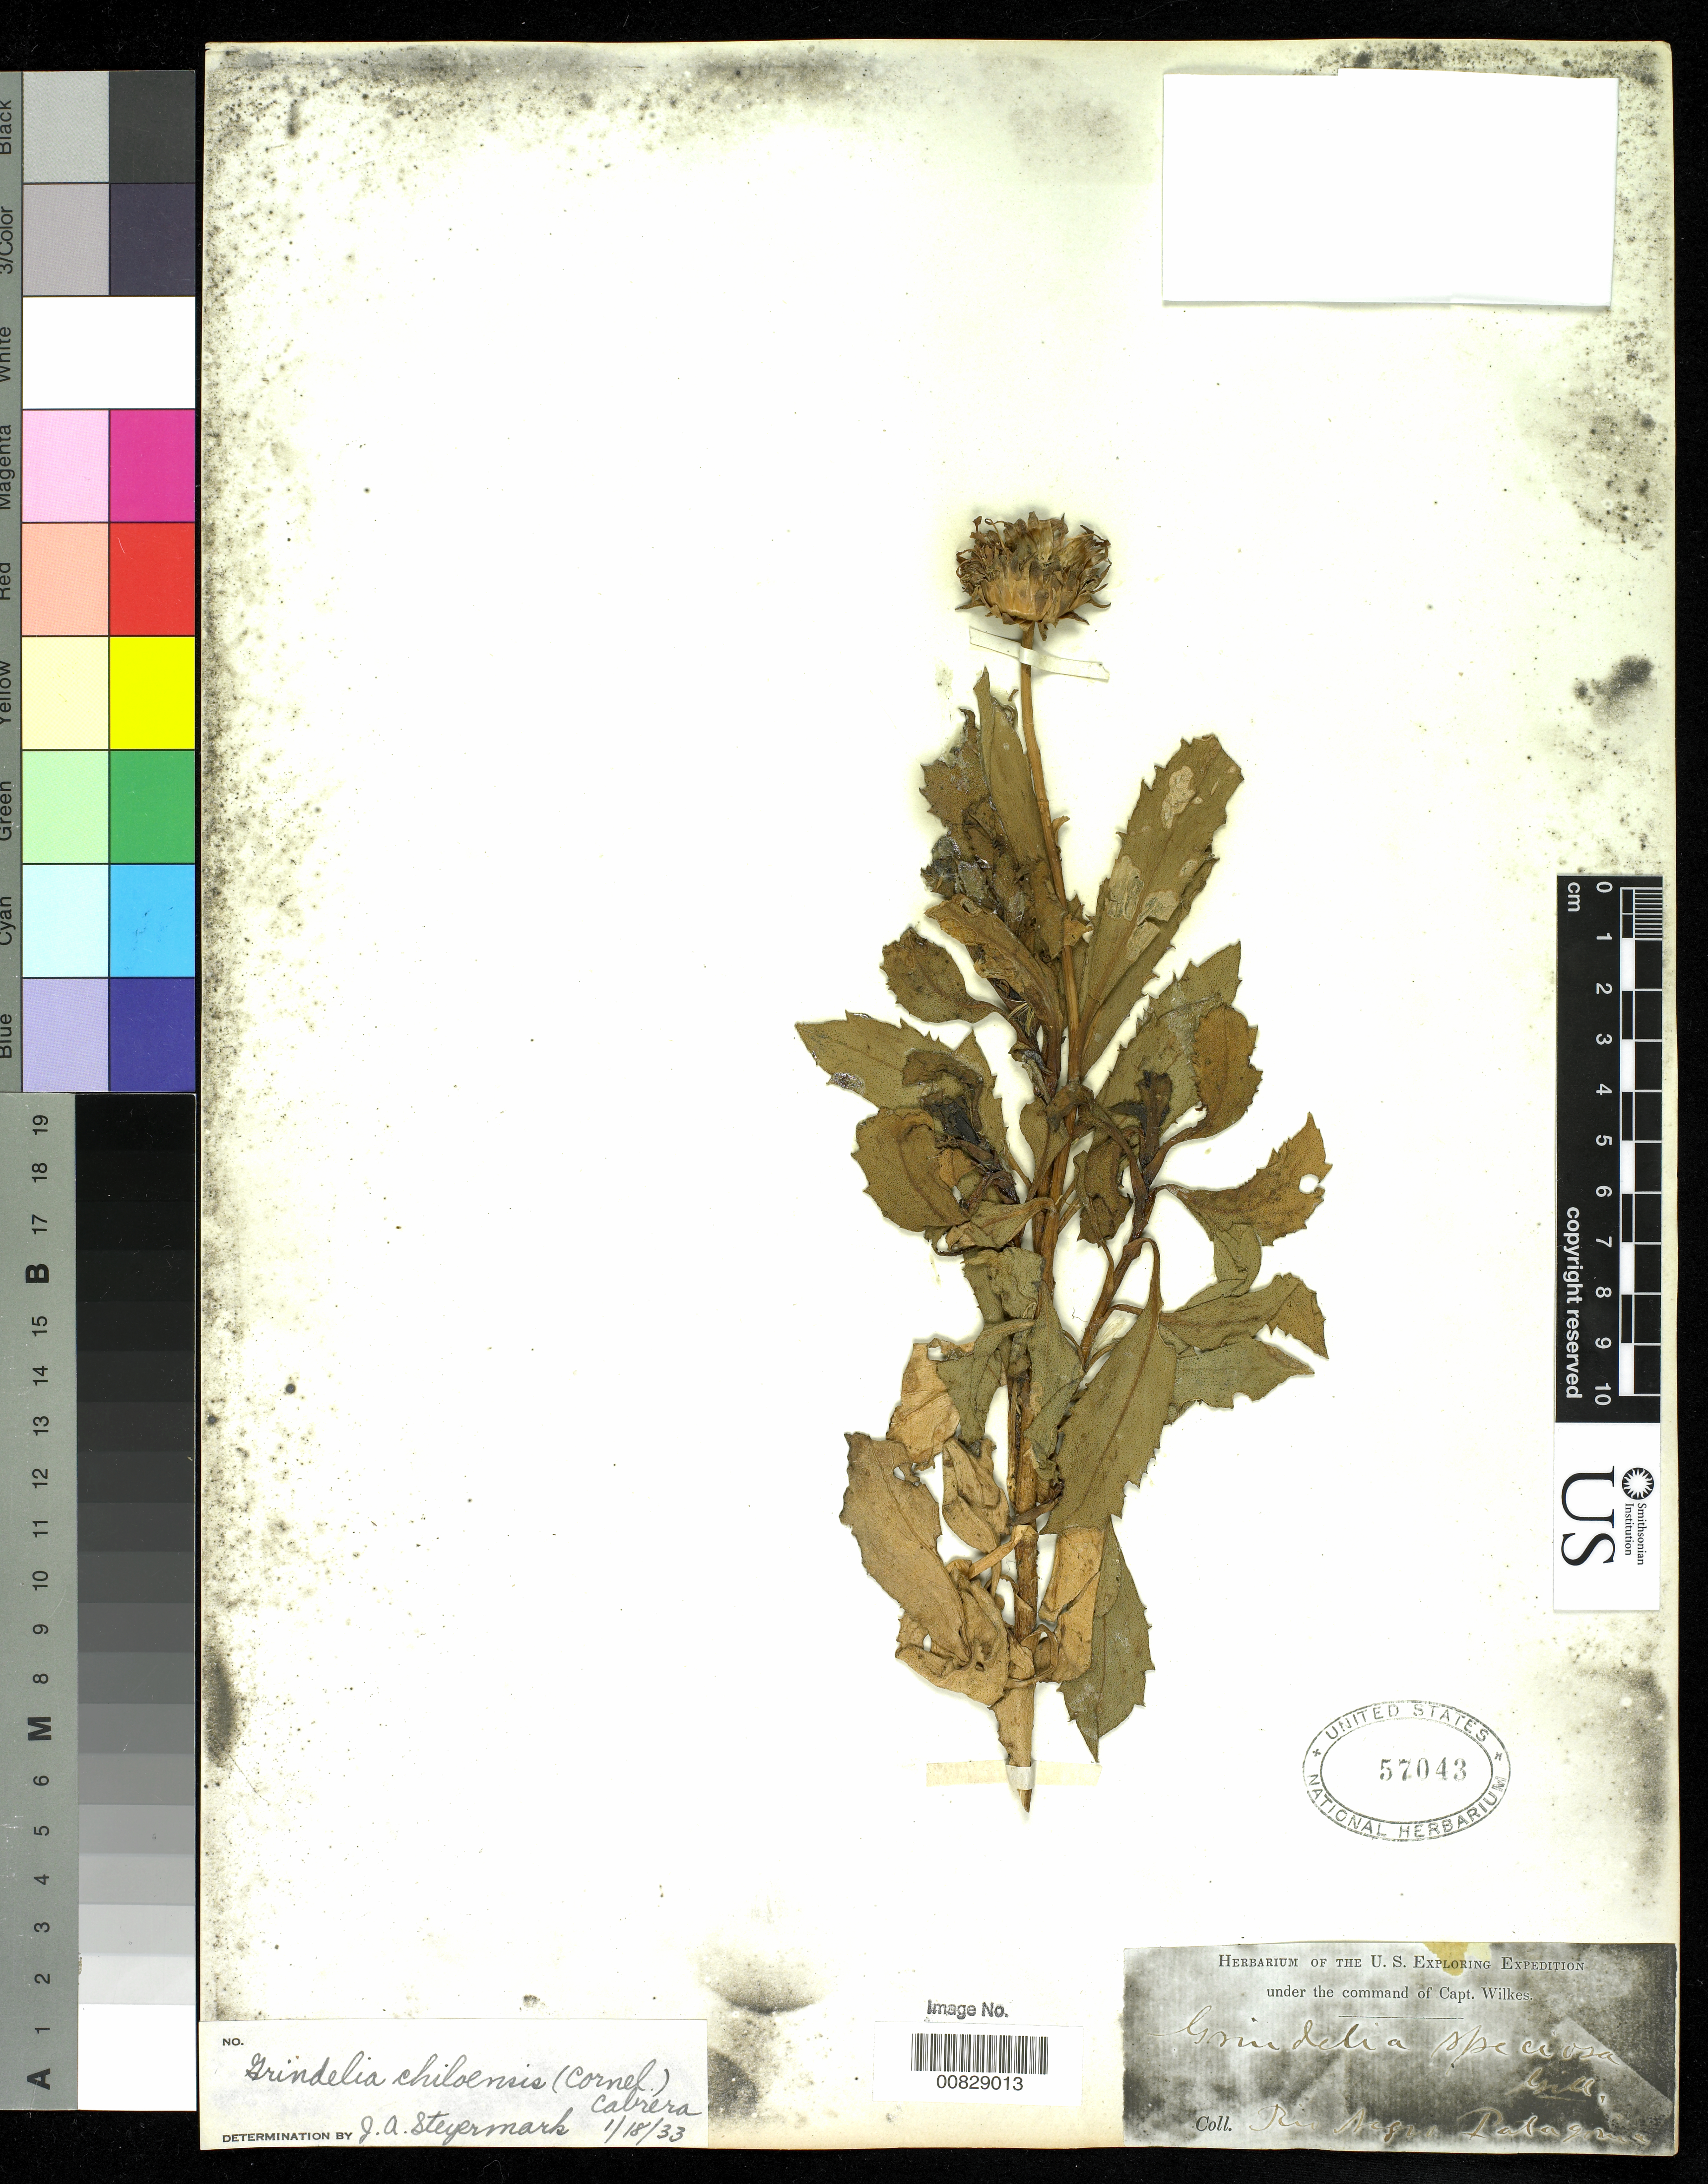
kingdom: Plantae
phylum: Tracheophyta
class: Magnoliopsida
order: Asterales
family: Asteraceae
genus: Grindelia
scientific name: Grindelia chiloensis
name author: (Cornel.) Cabrera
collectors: Wilkes Explor. Exped.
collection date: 1838/1842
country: Argentina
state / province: Rio Negro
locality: Rio Negro Patagonia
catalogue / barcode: US 57043